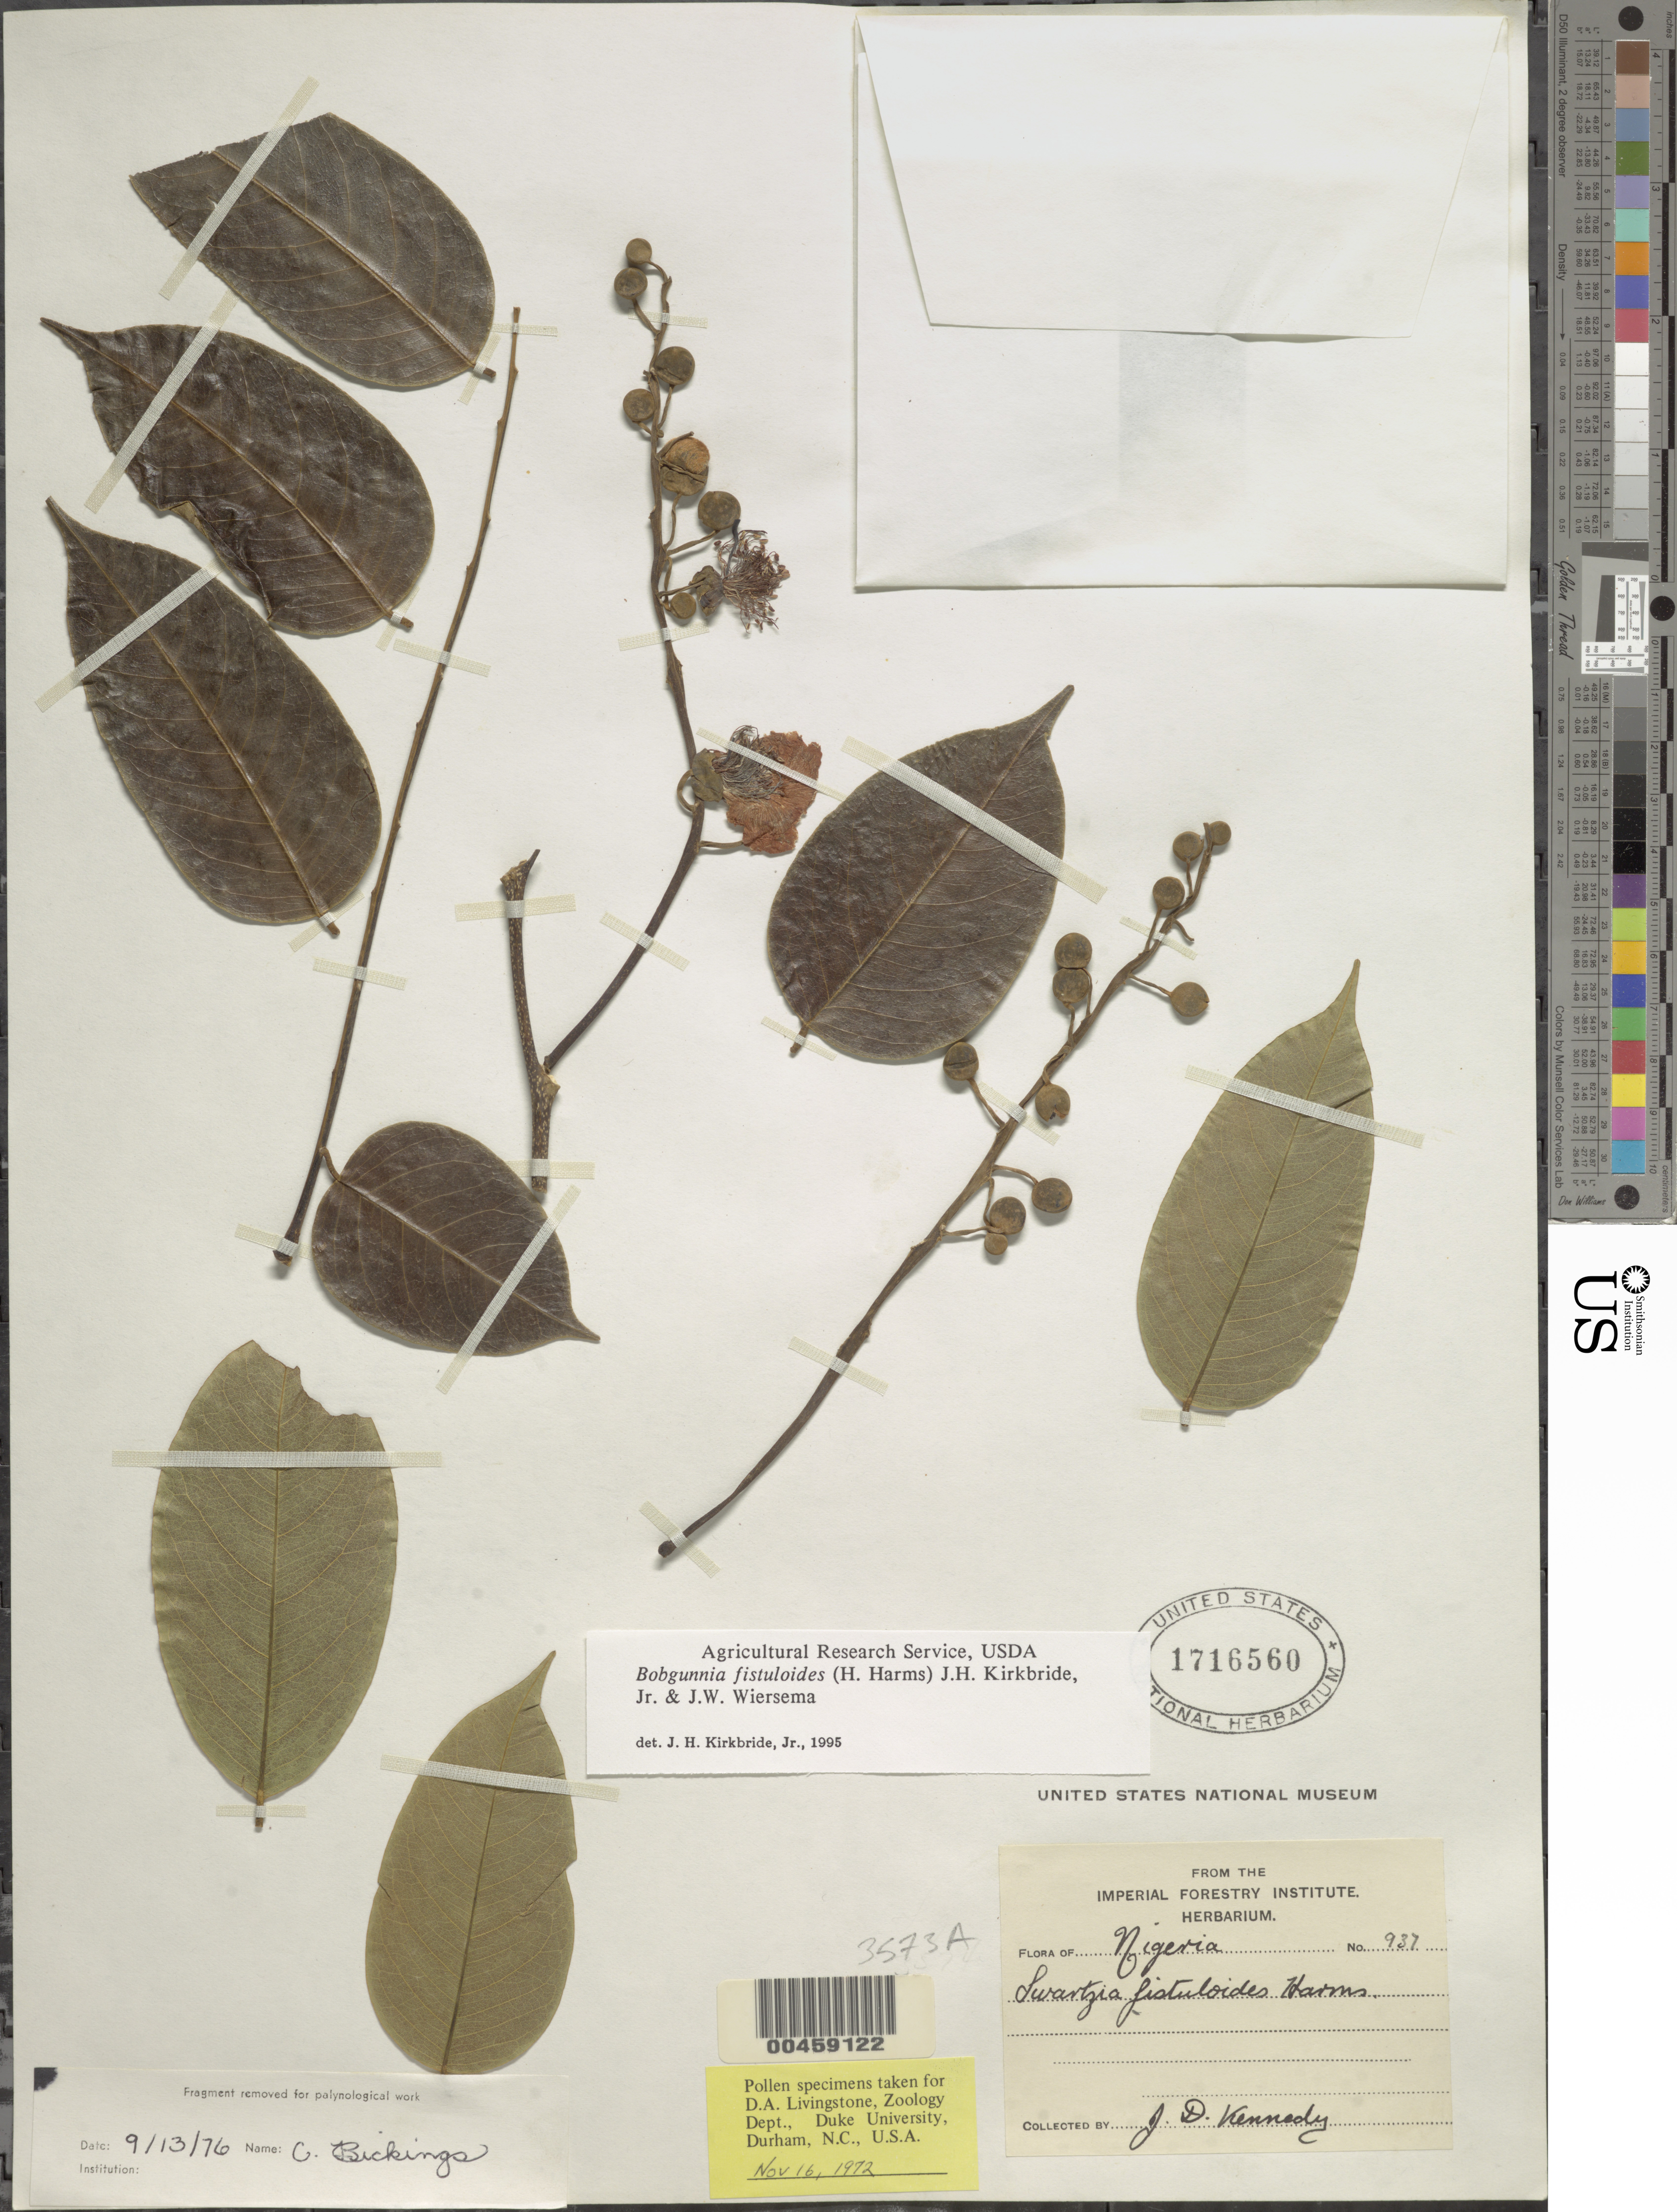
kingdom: Plantae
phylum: Tracheophyta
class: Magnoliopsida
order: Fabales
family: Fabaceae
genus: Bobgunnia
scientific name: Bobgunnia fistuloides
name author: (Harms) J.H. Kirkbr. & Wiersema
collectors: J. D. Kennedy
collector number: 937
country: Nigeria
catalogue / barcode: US 1716560